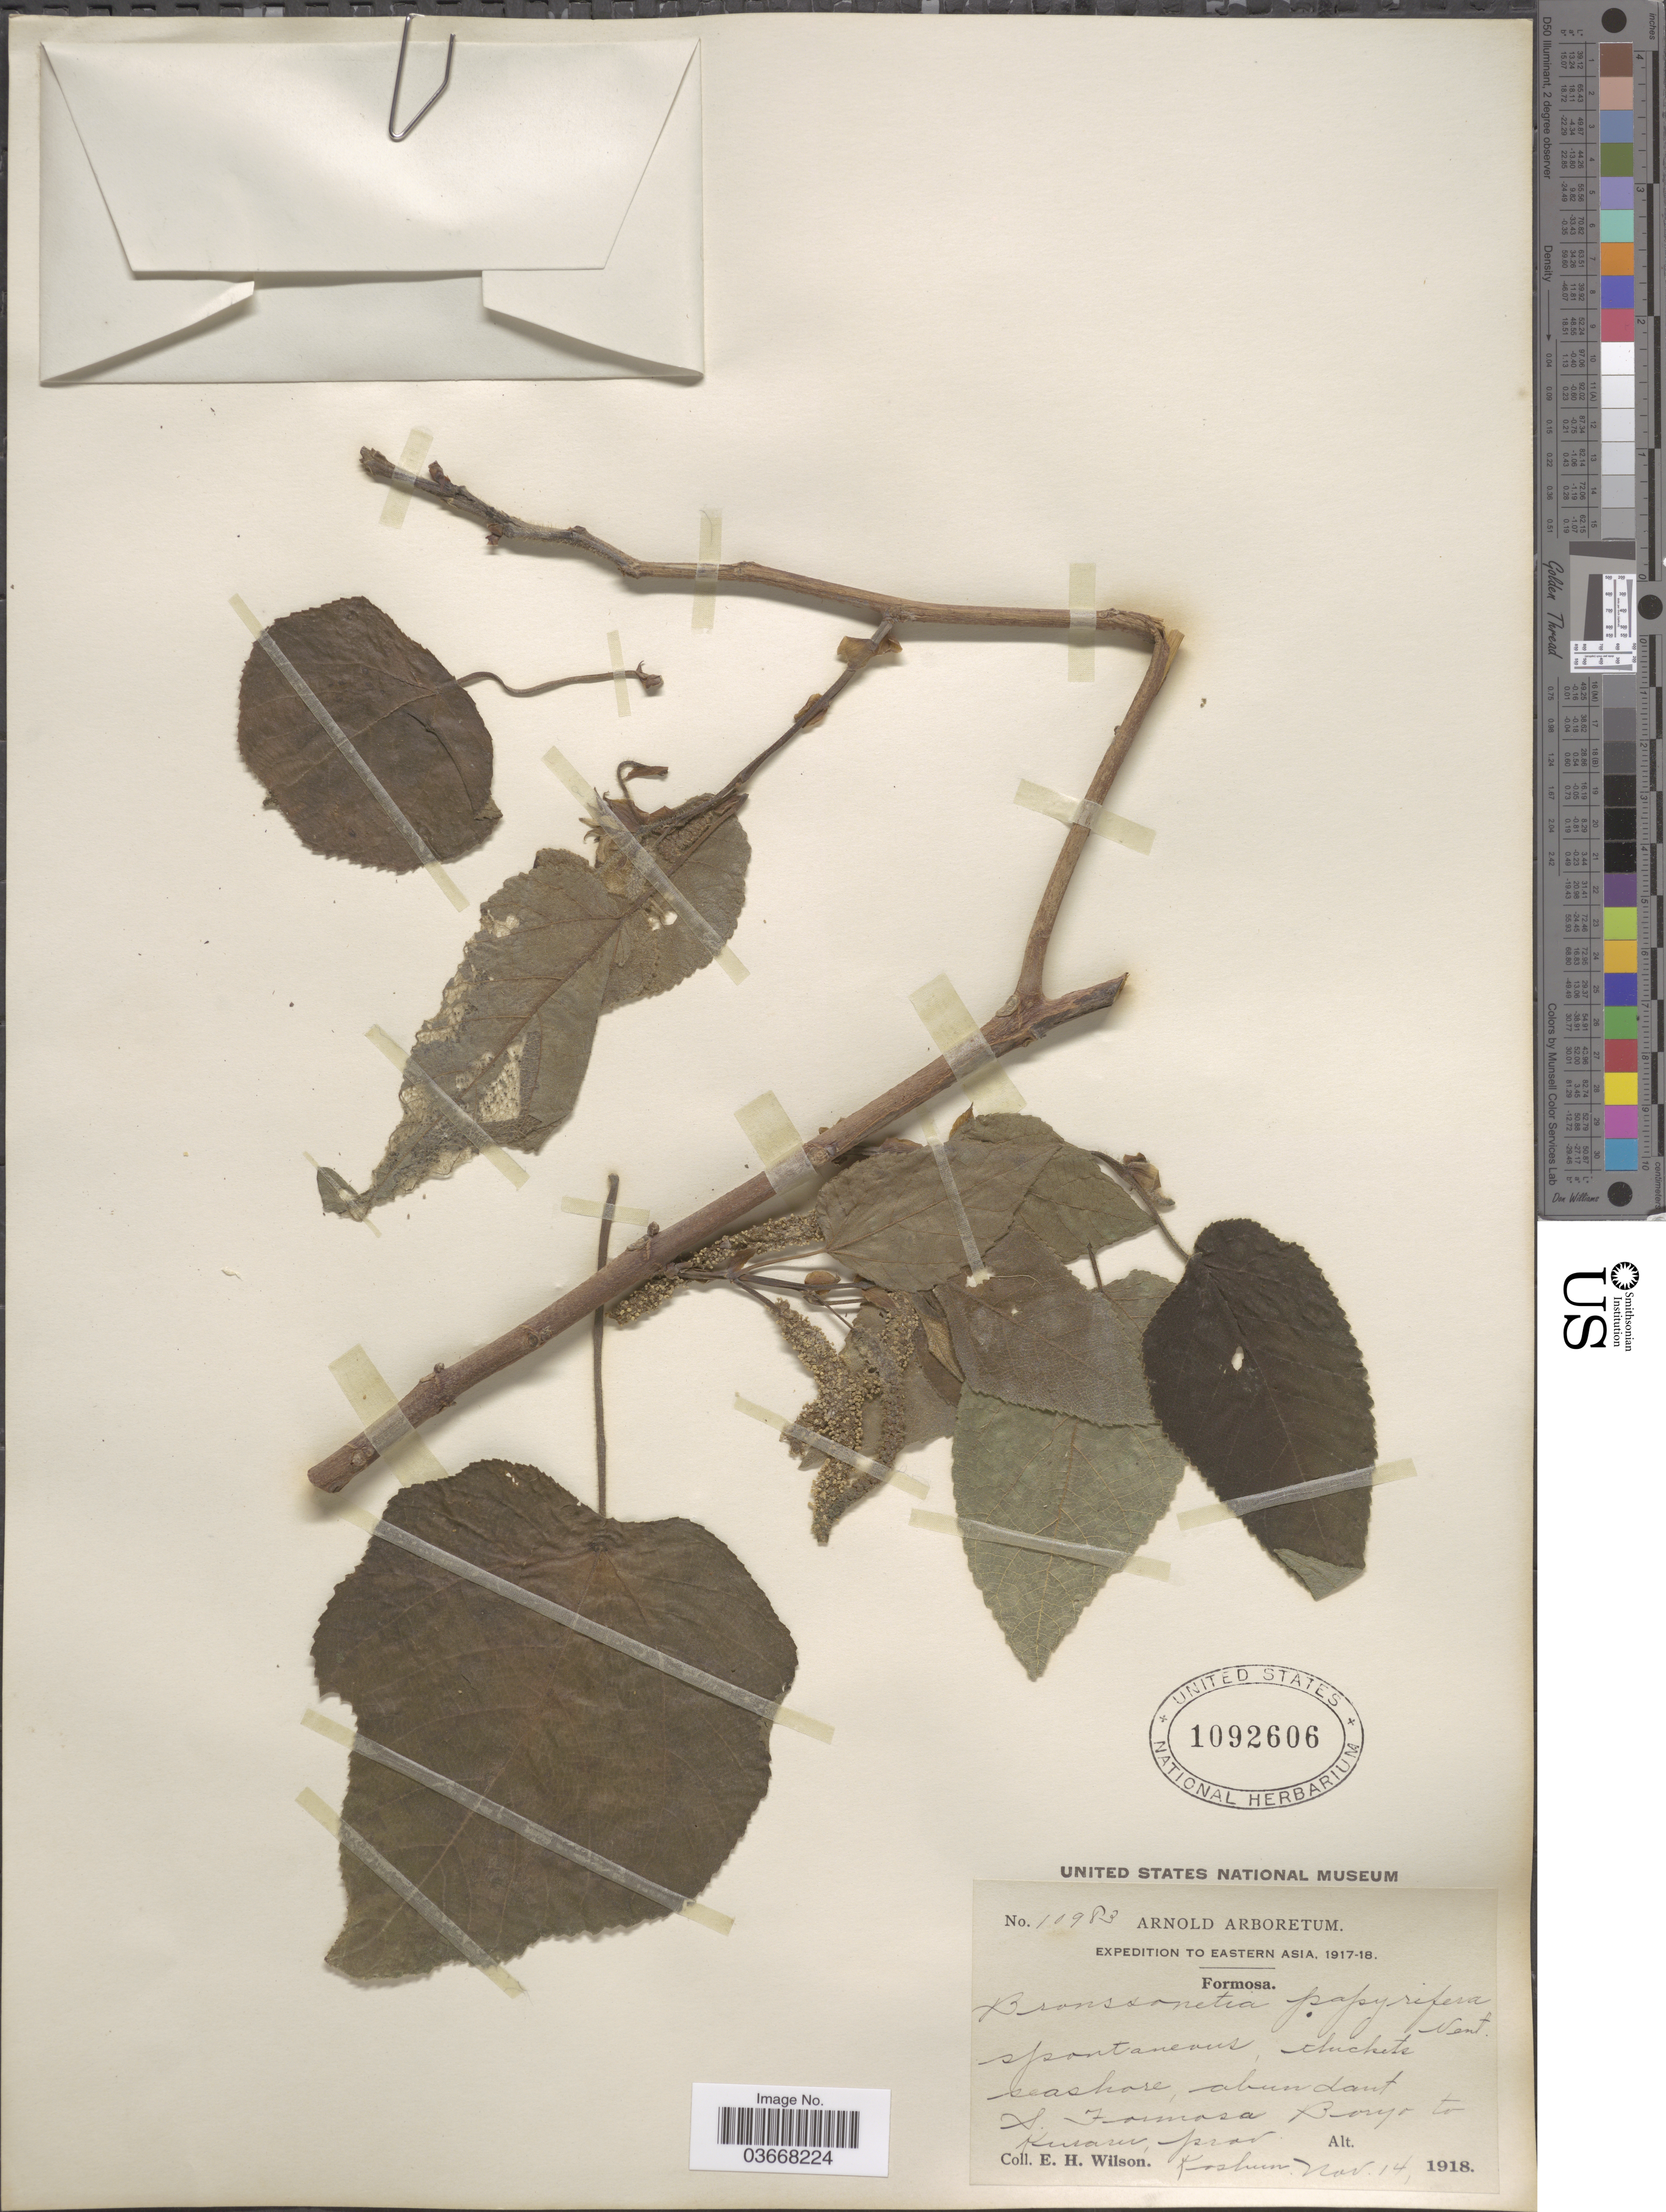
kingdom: Plantae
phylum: Tracheophyta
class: Magnoliopsida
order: Rosales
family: Moraceae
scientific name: Broussoneta papyrifera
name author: (L.) L'Hér. ex Vent.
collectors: E. Wilson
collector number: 10983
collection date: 1918-11-14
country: Taiwan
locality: Eastern Asia. Formosa. S. Formosa Boryo to Kusaru*, prov. Koshun.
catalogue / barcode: US 1092606